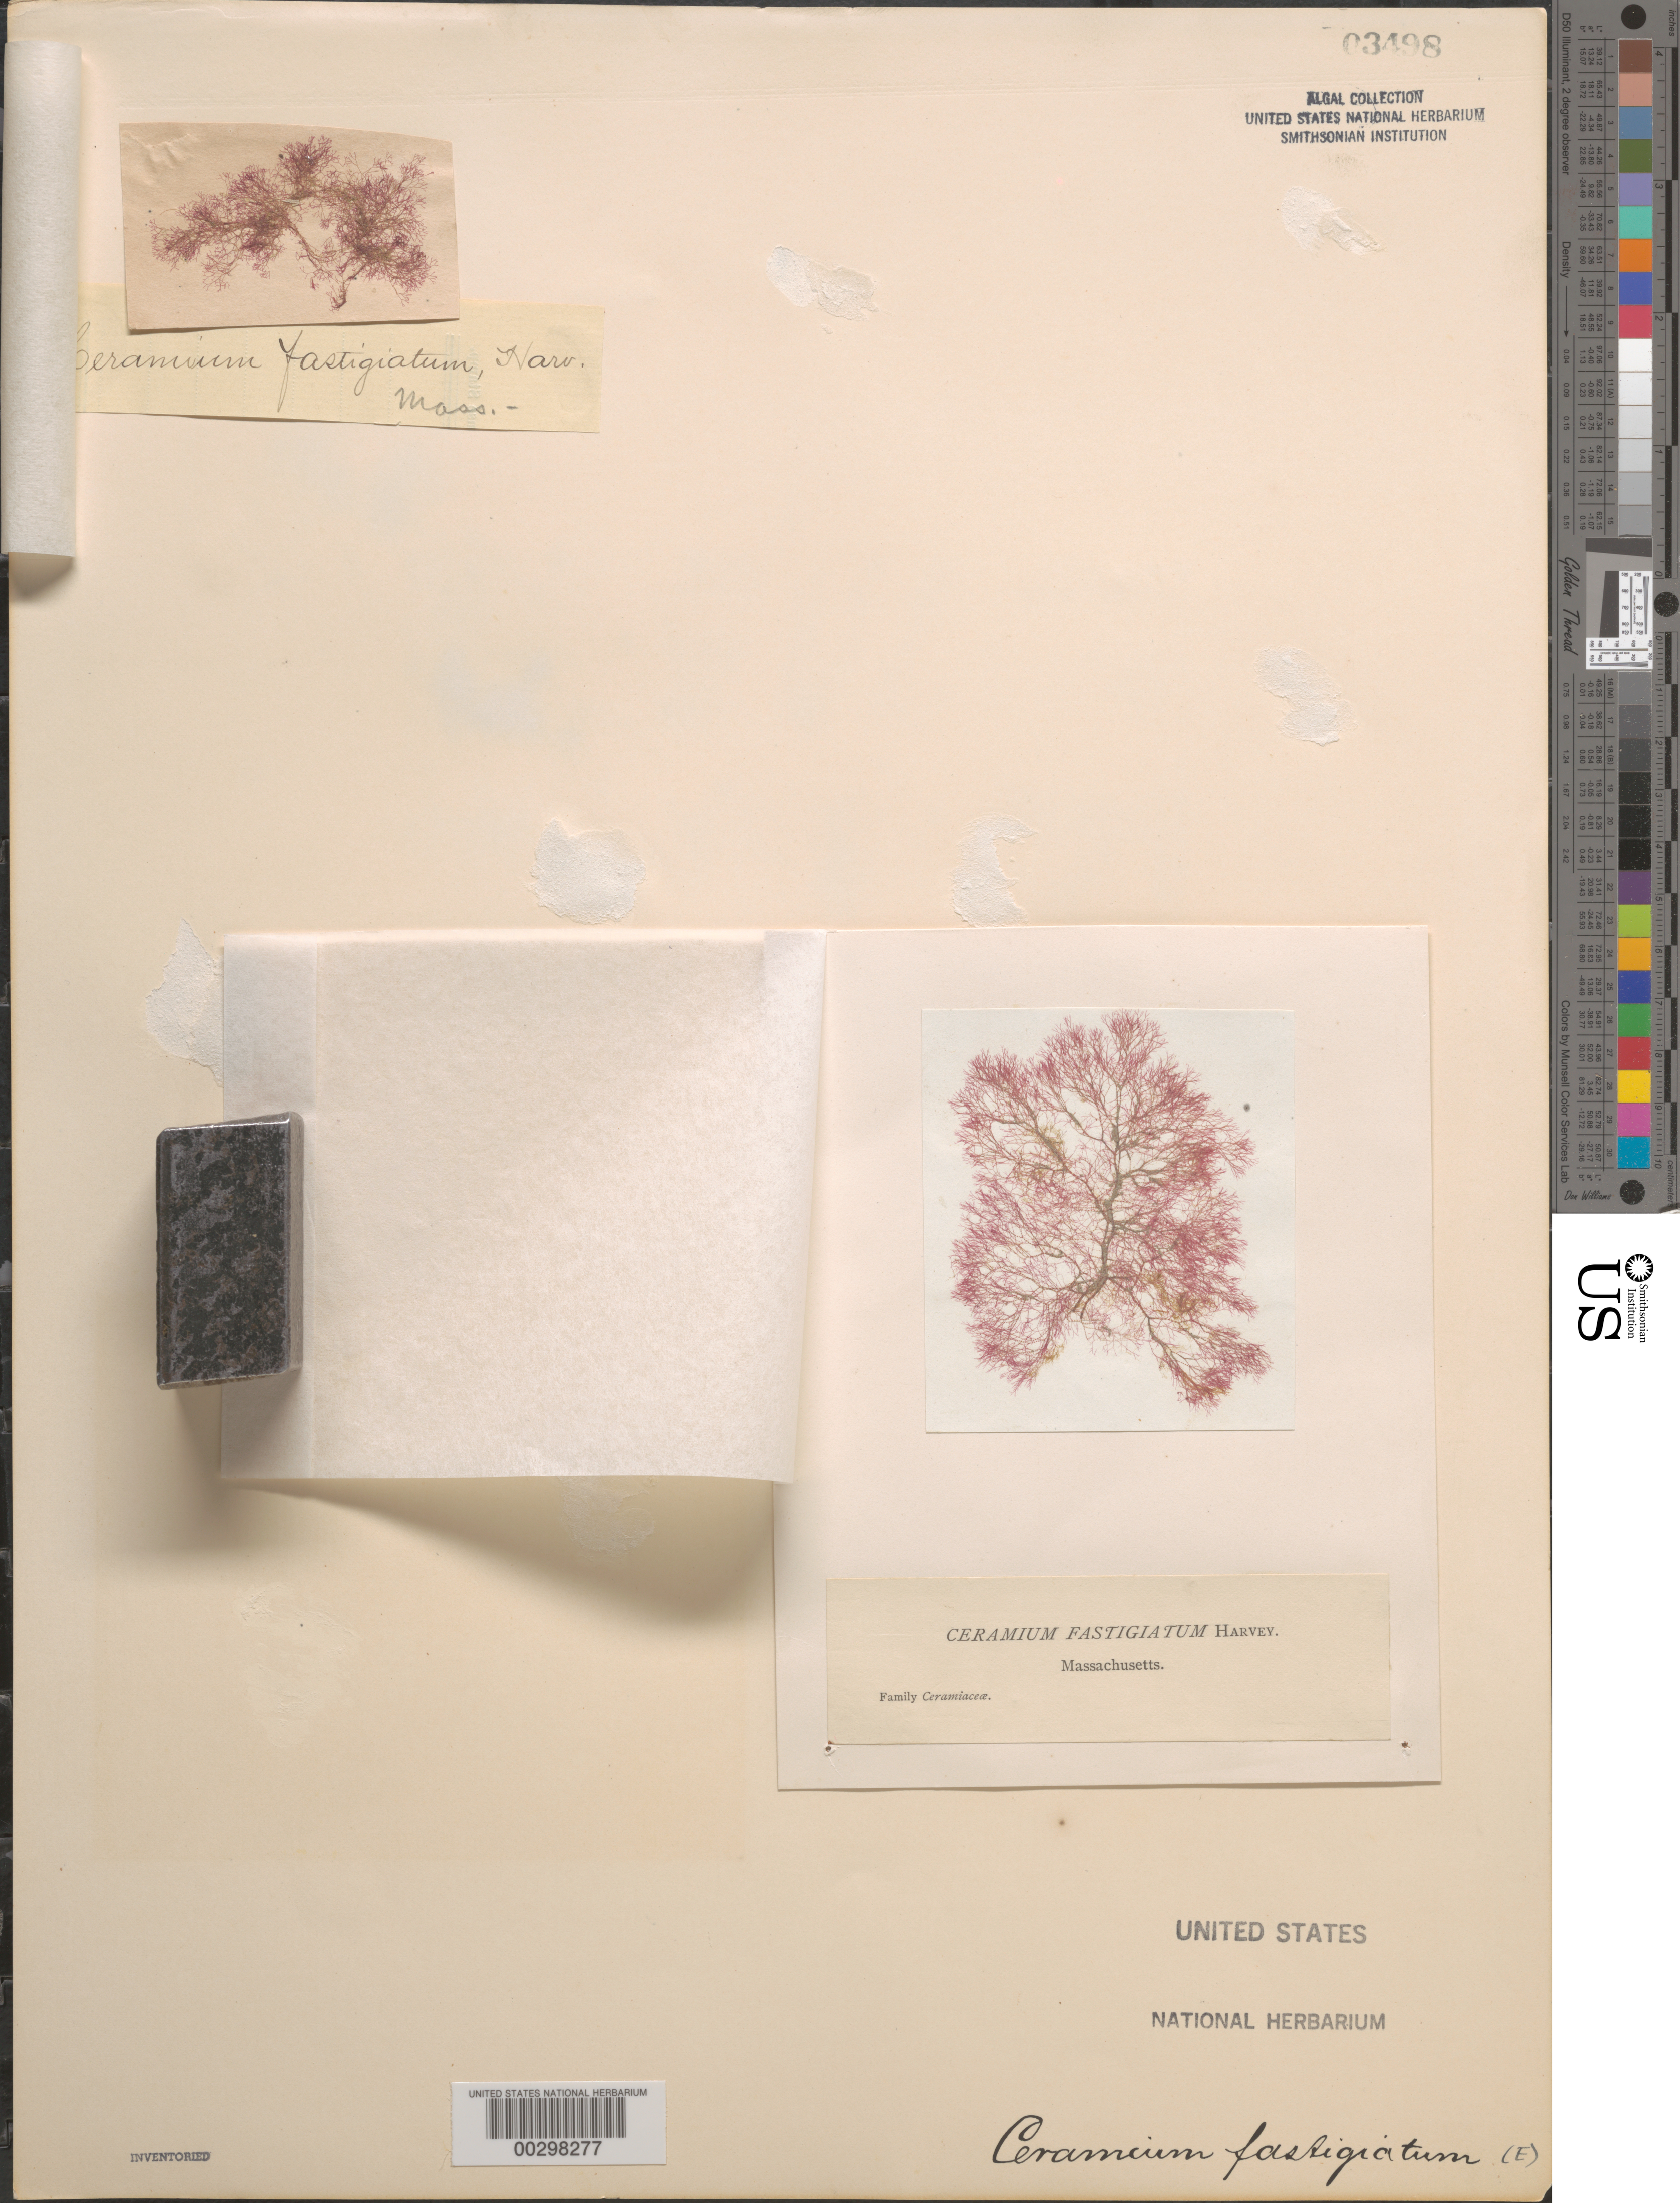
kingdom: Plantae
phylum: Rhodophyta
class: Florideophyceae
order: Ceramiales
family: Ceramiaceae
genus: Ceramium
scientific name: Ceramium fastigiatum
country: United States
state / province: Massachusetts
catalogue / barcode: US 3498